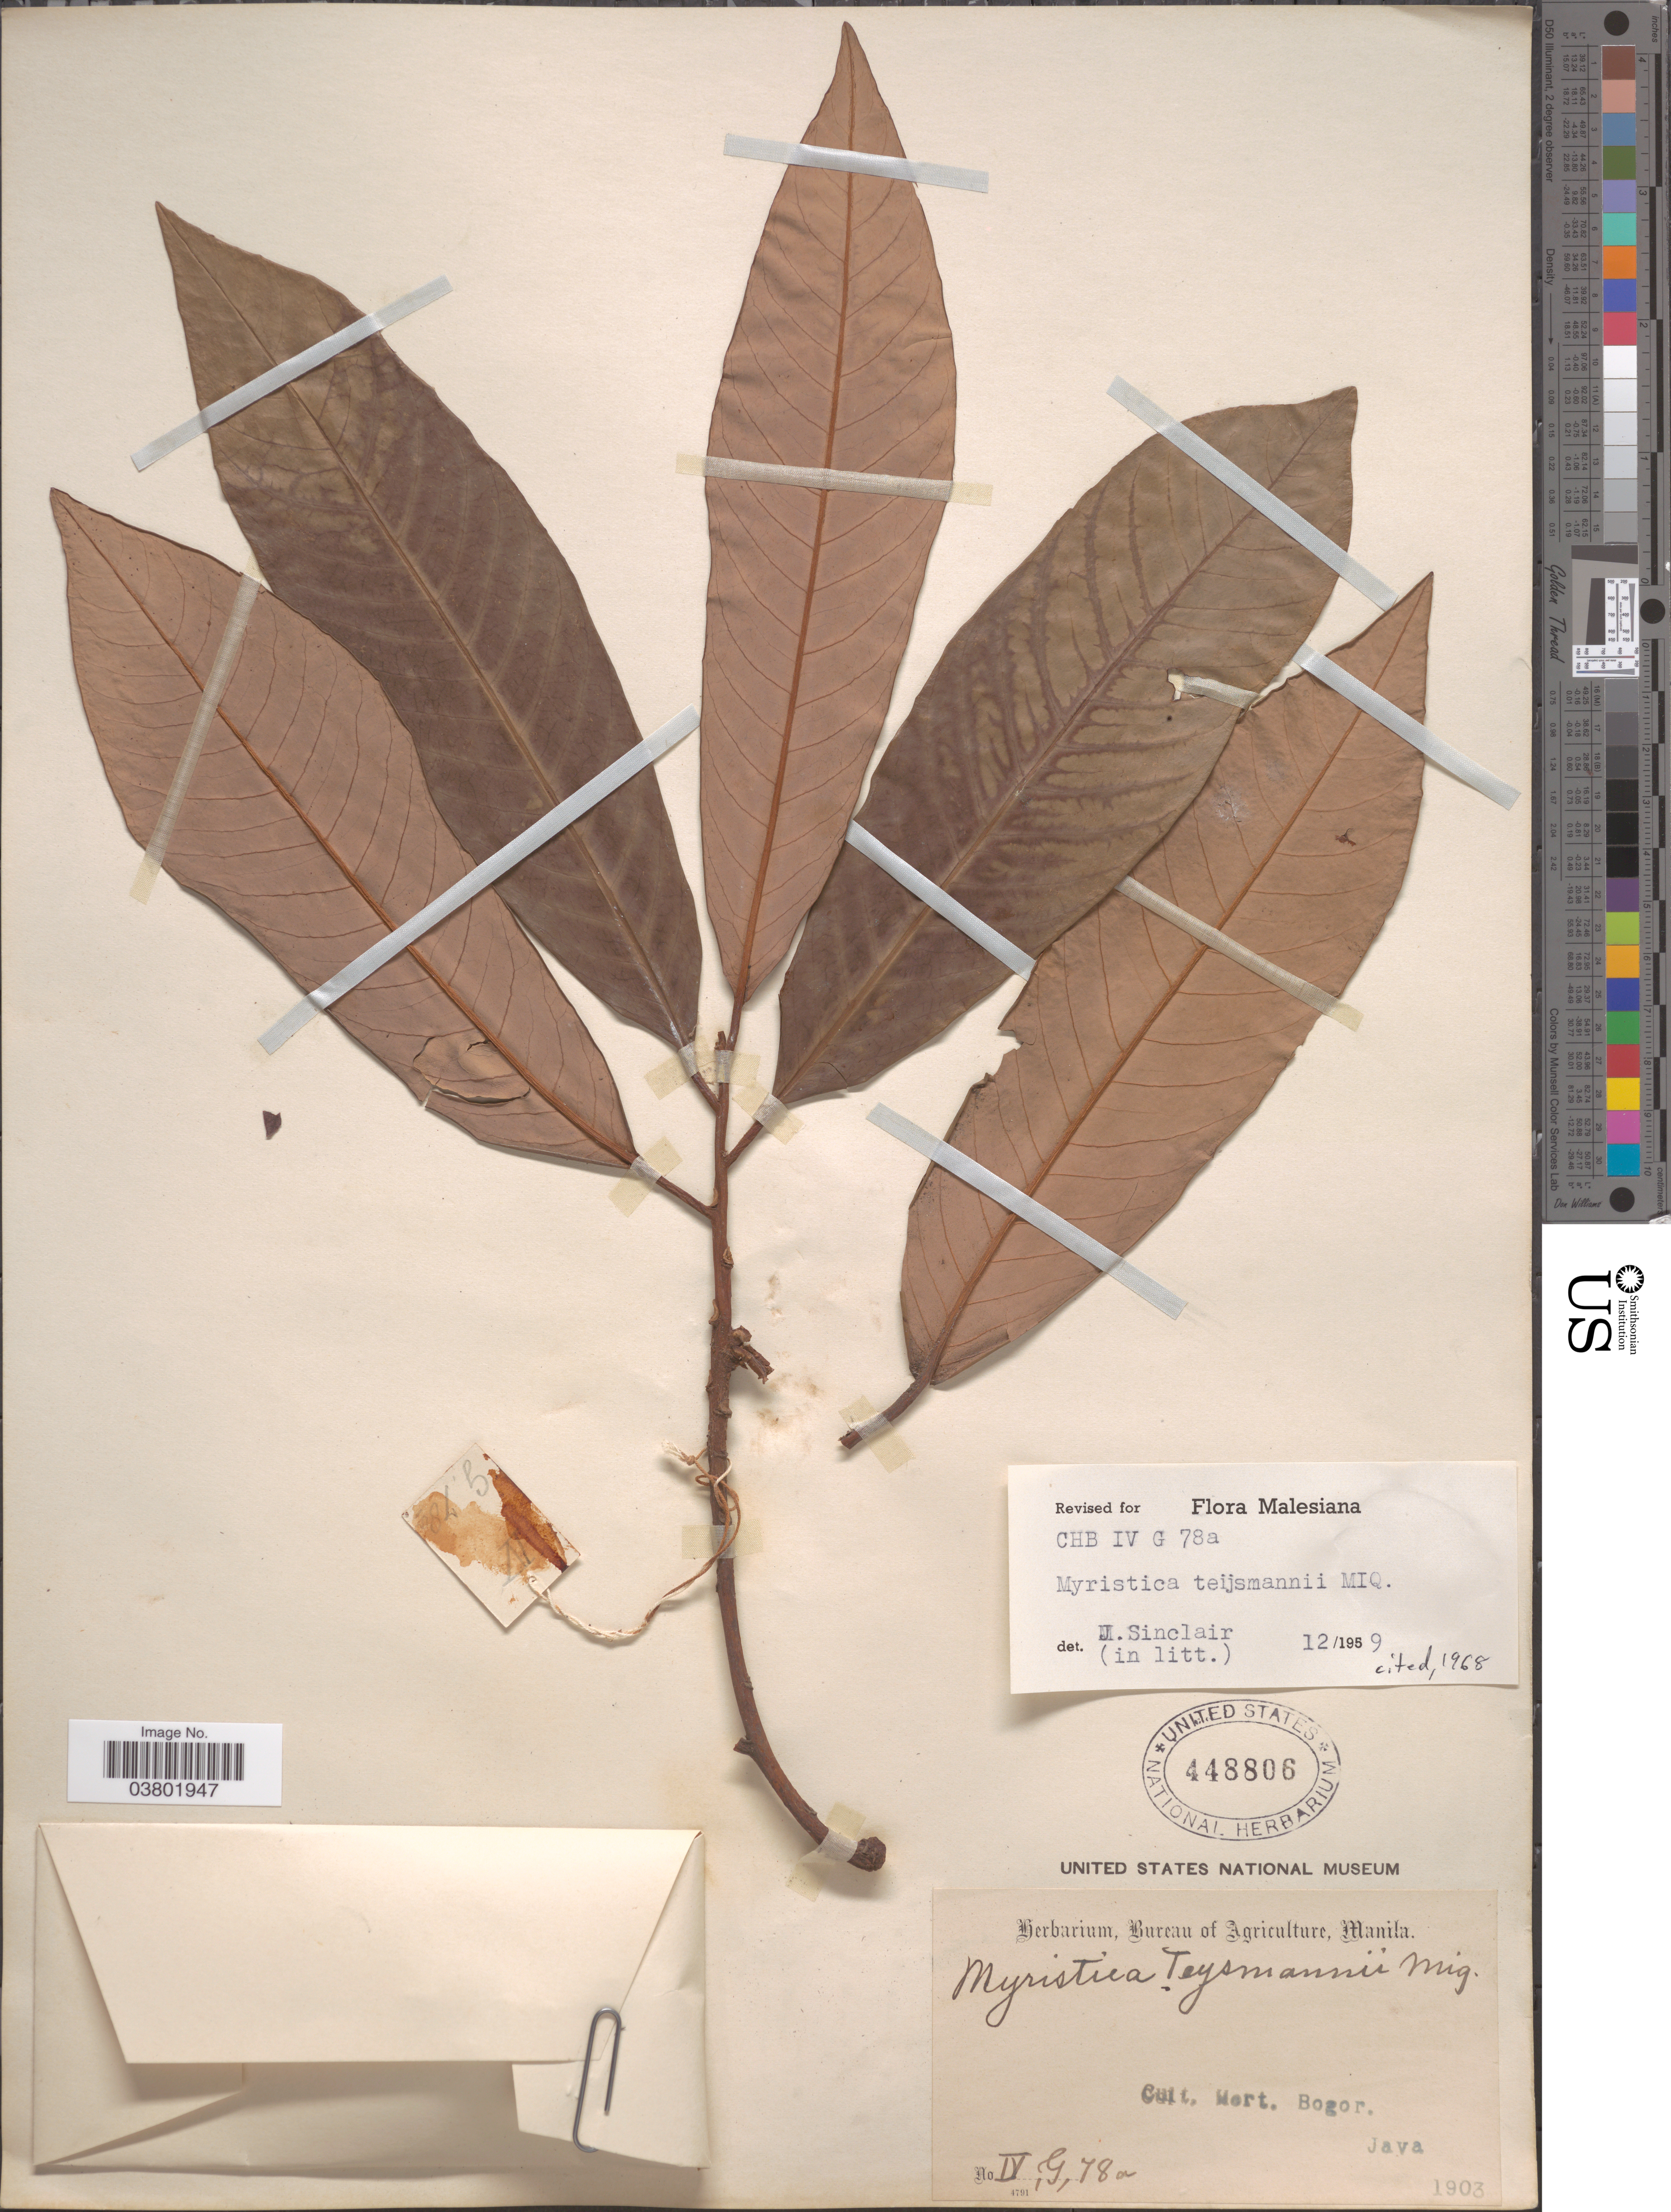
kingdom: Plantae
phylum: Tracheophyta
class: Magnoliopsida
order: Magnoliales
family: Myristicaceae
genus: Myristica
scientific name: Myristica teysmannii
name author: Miq.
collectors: ex herb. Bureau of Science Manila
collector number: IV,G,78a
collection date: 1903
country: Indonesia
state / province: Java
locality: Cult. Hort. Bogor.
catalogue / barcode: US 448806